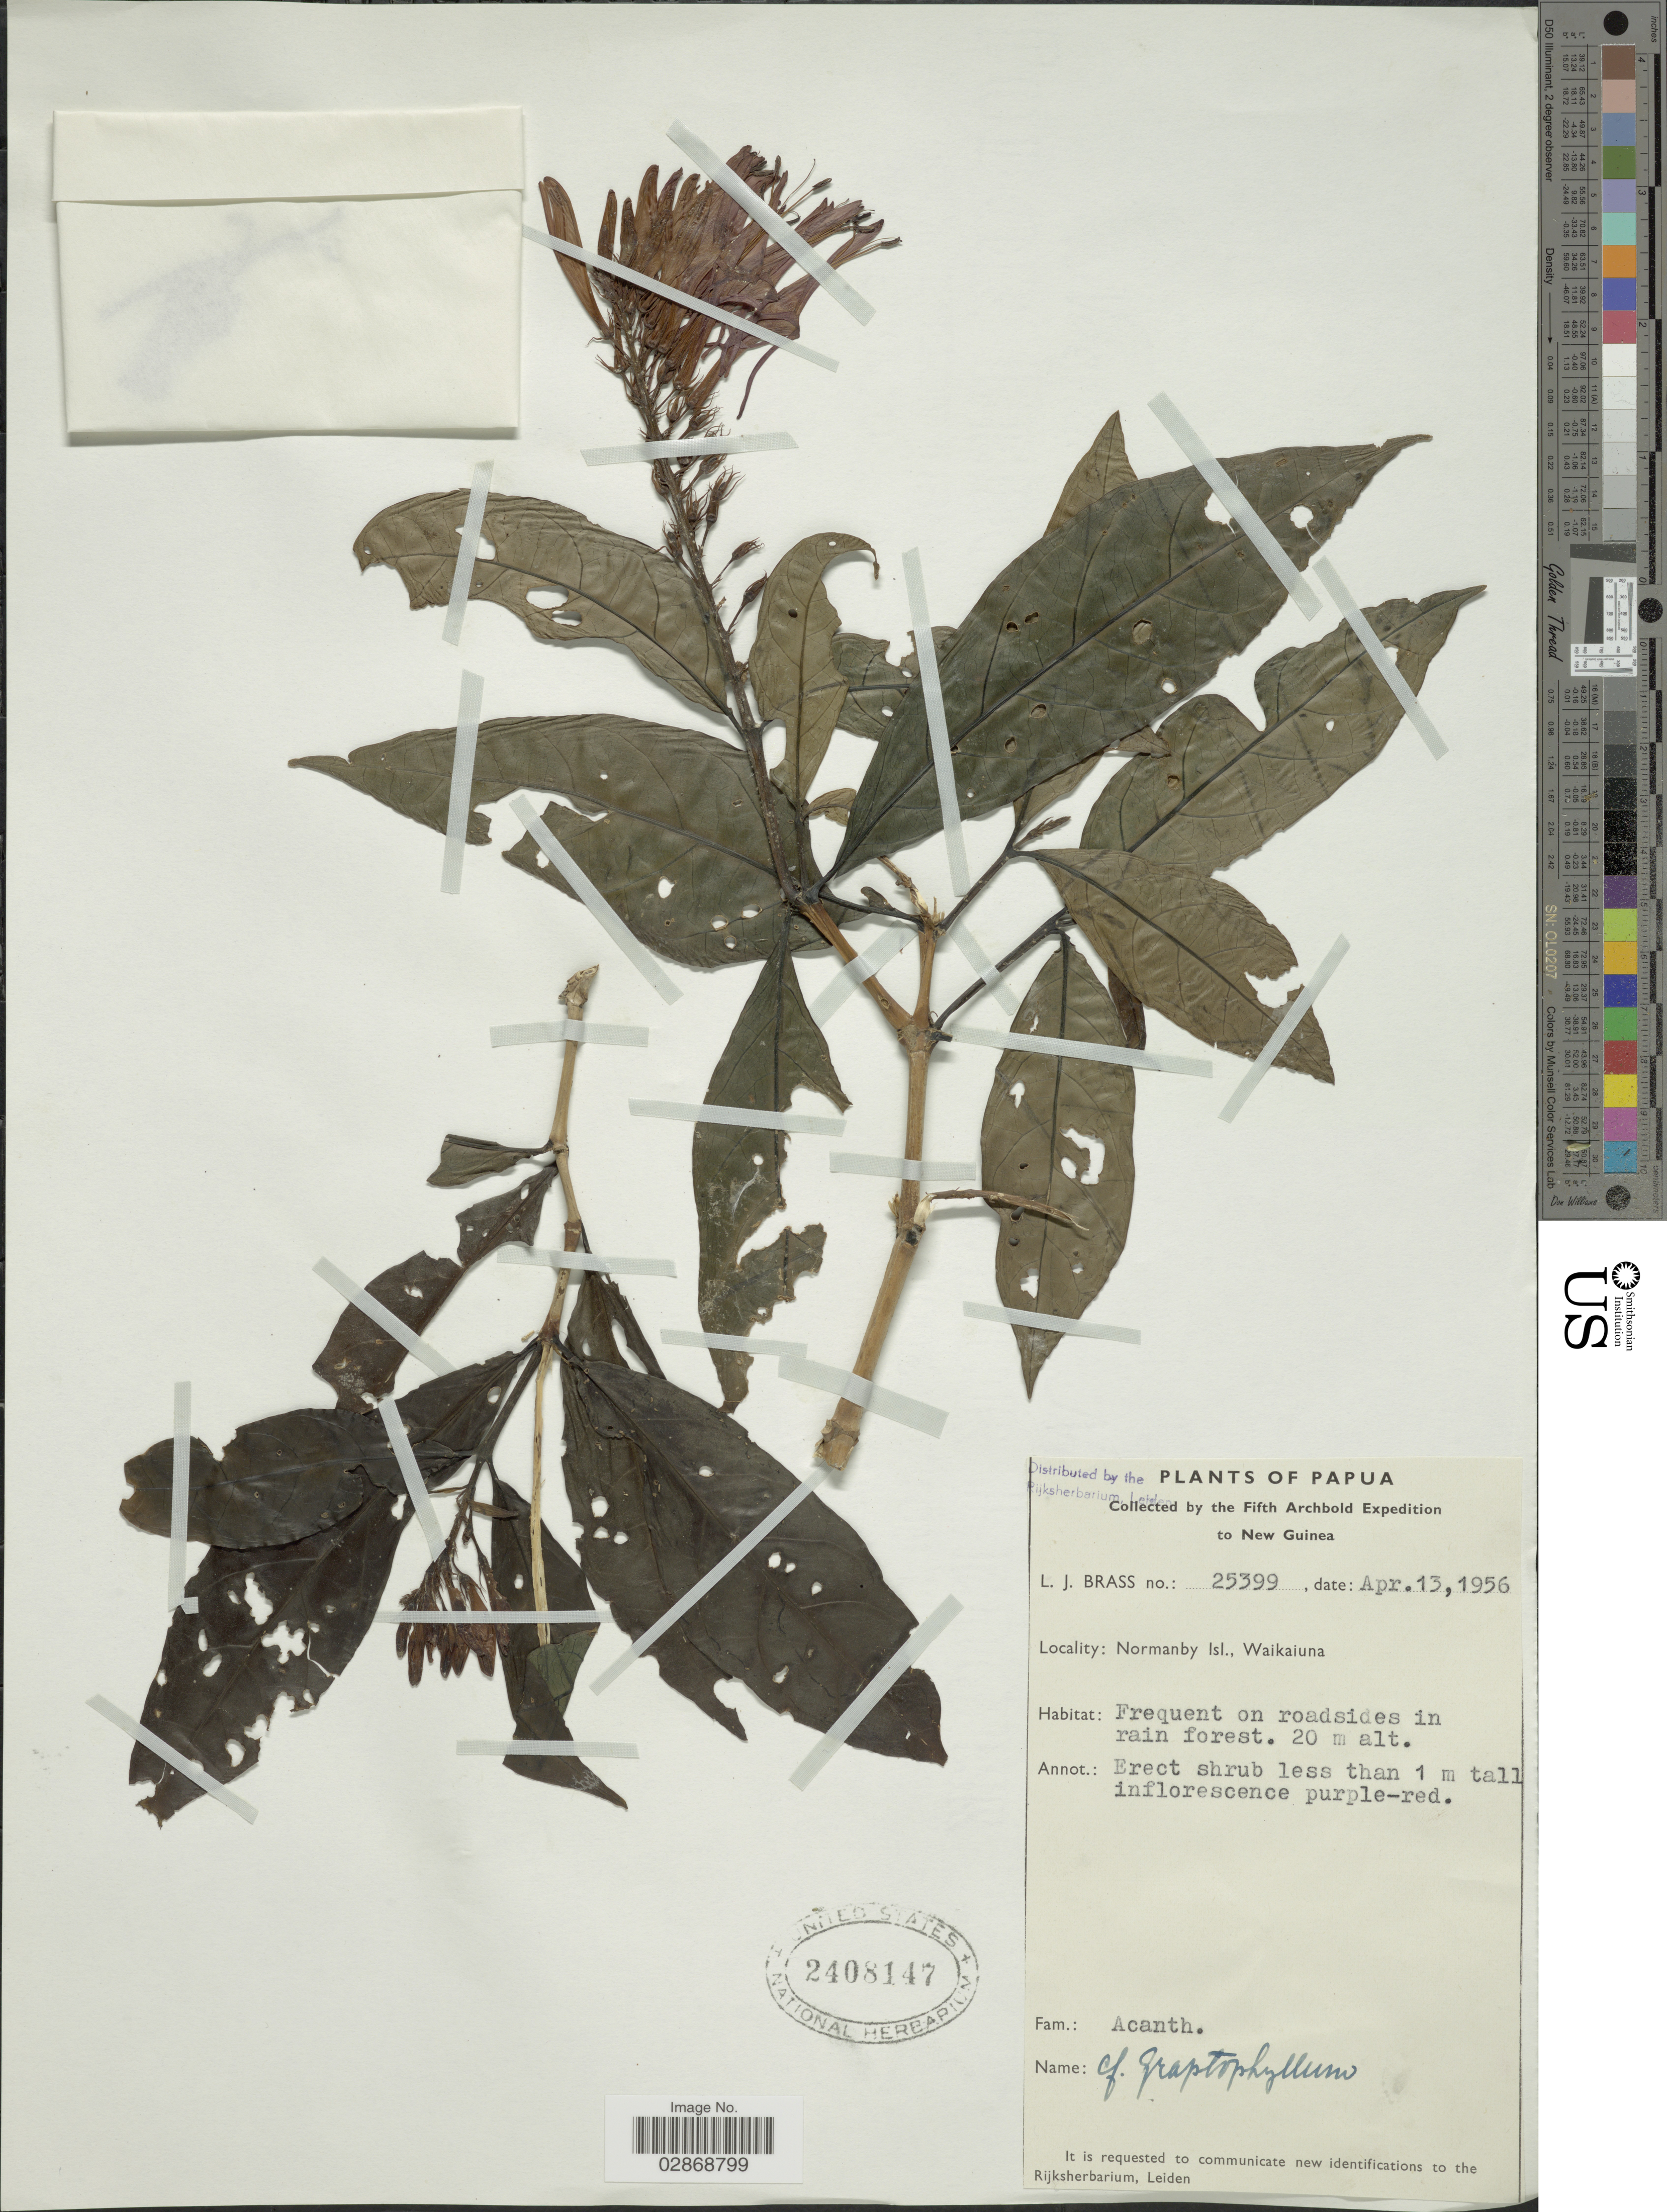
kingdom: Plantae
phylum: Tracheophyta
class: Magnoliopsida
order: Lamiales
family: Acanthaceae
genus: Graptophyllum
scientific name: Graptophyllum sp.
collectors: L. J. Brass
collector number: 25399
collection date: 1956-04-13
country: Papua New Guinea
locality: New Guinea. Normanby Isl., Waikaiuna.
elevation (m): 20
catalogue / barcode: US 2408147